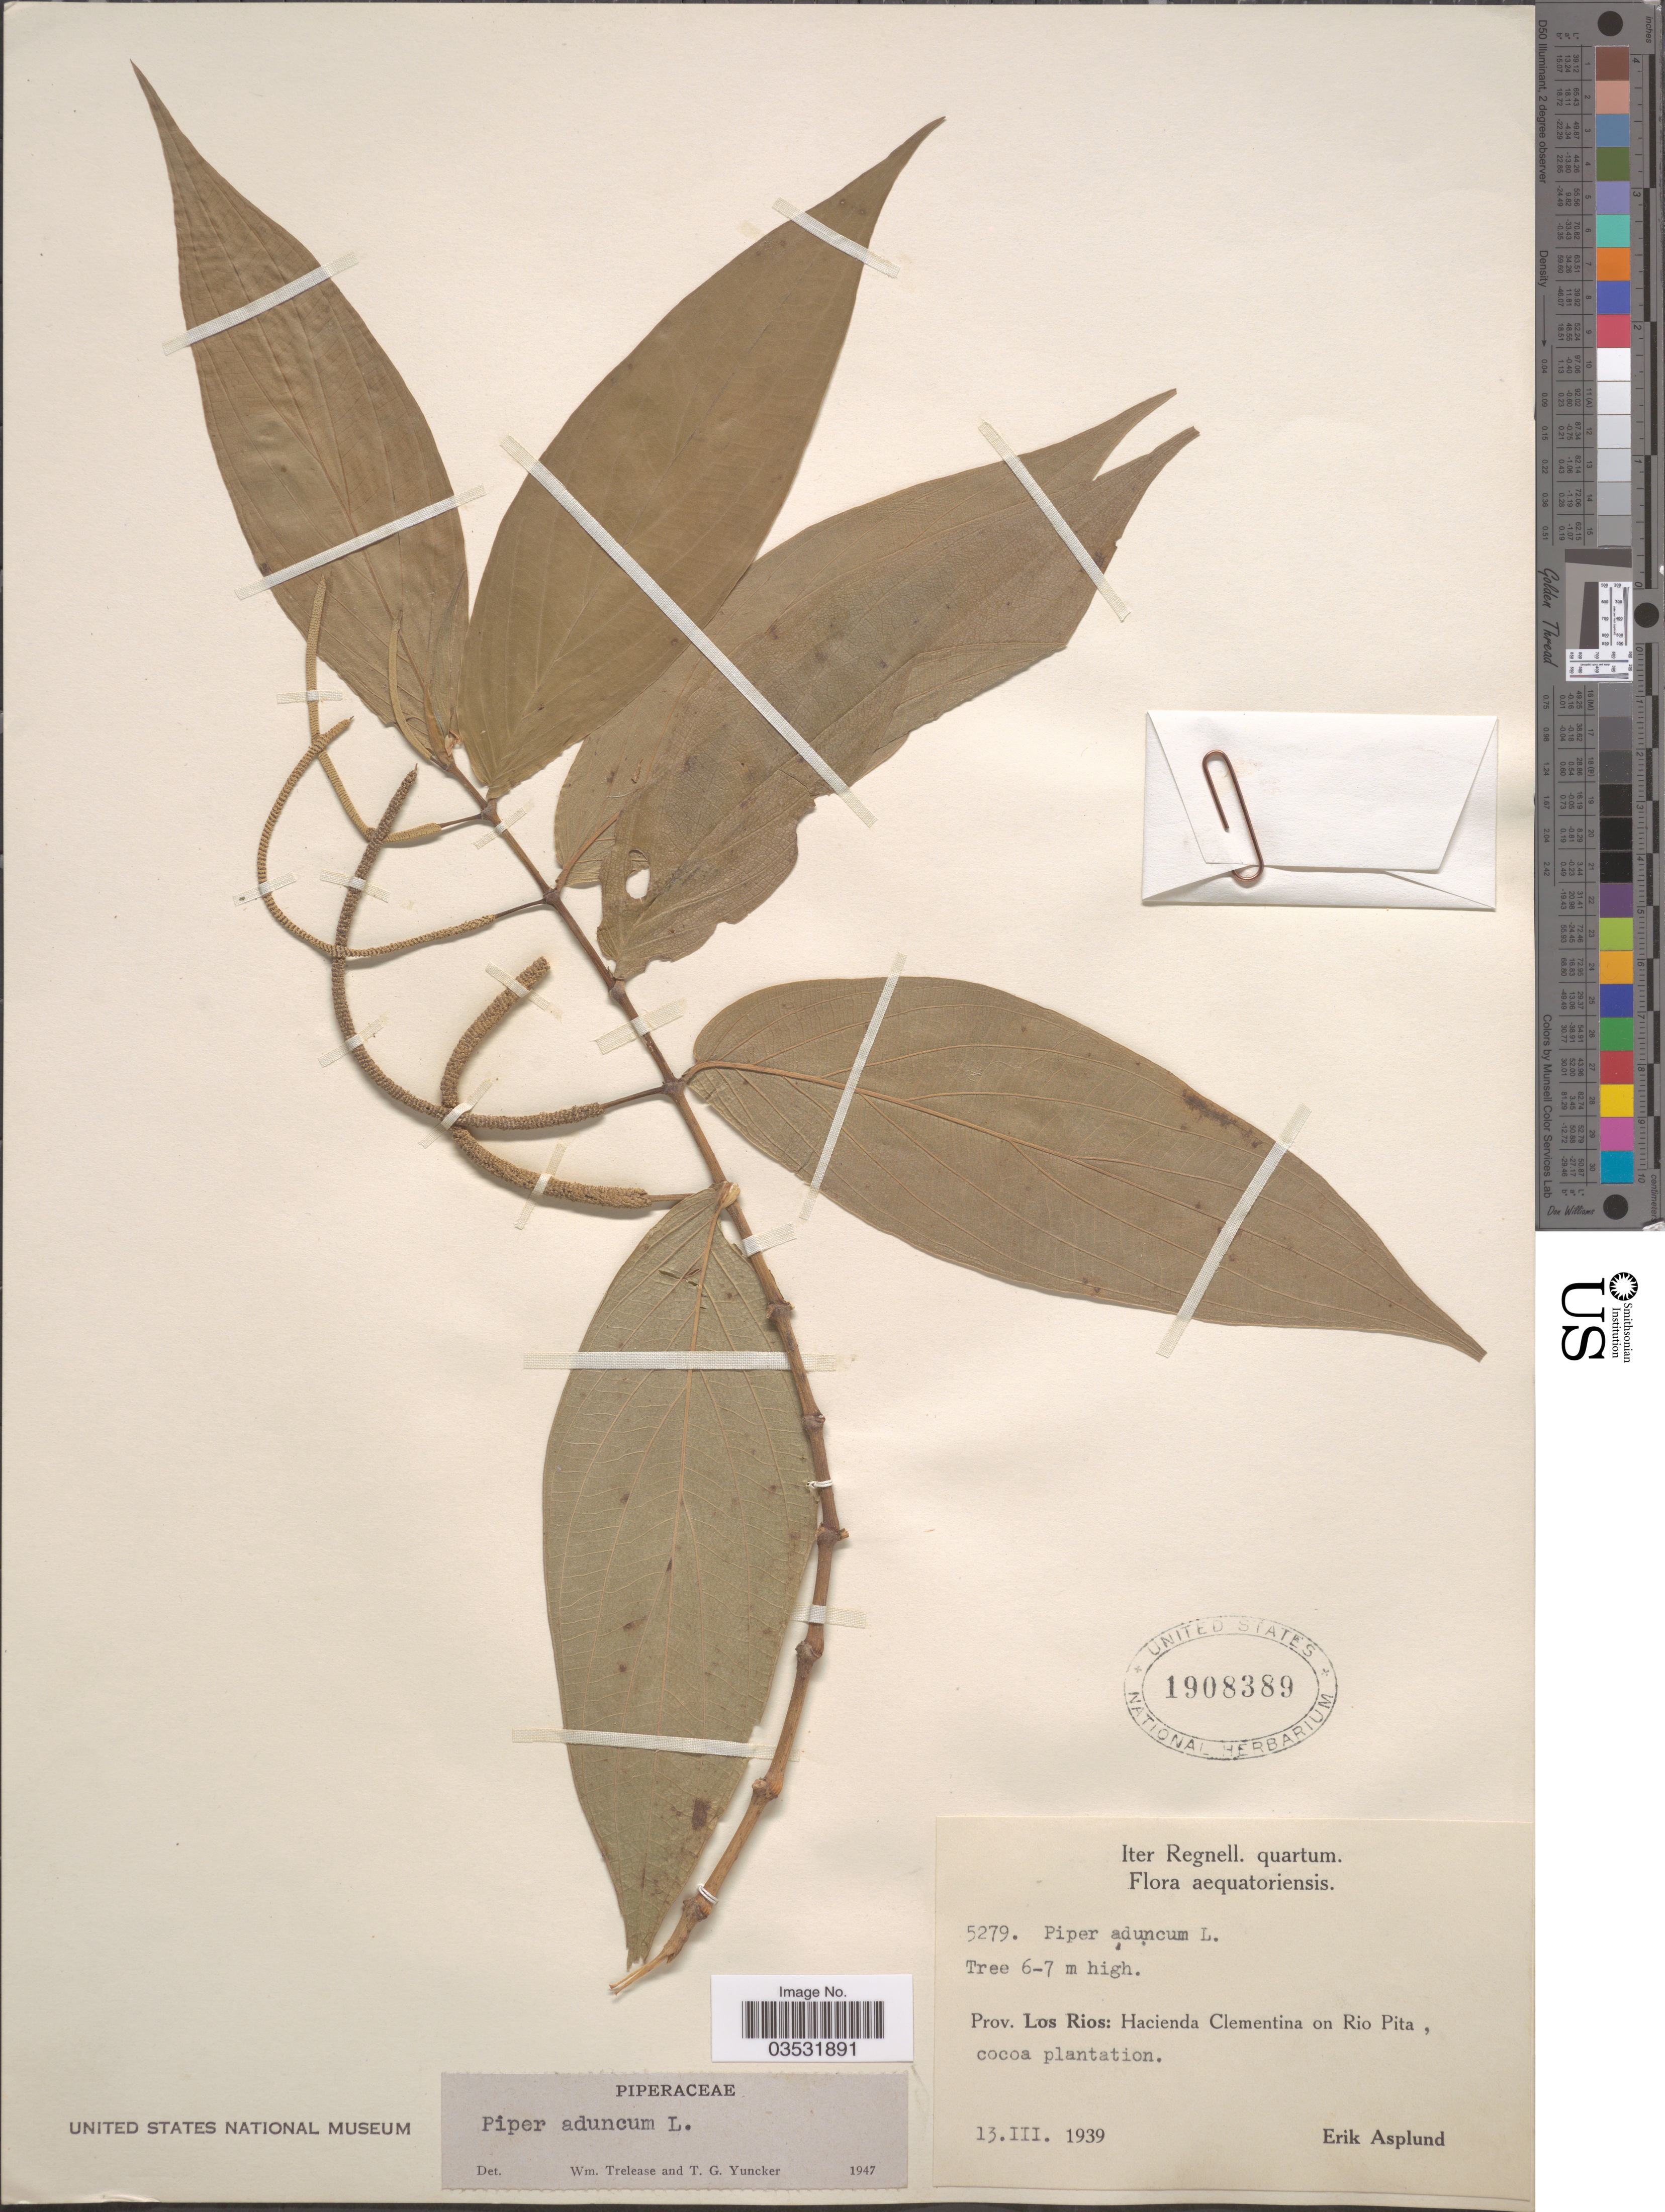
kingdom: Plantae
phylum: Tracheophyta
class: Magnoliopsida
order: Piperales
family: Piperaceae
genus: Piper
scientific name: Piper aduncum var. aduncum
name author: L.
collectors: E. Asplund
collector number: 5279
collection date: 1939-03-13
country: Ecuador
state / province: Los Ríos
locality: Hacienda Clementina on Rio Pita, cocoa plantation.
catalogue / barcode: US 1908389